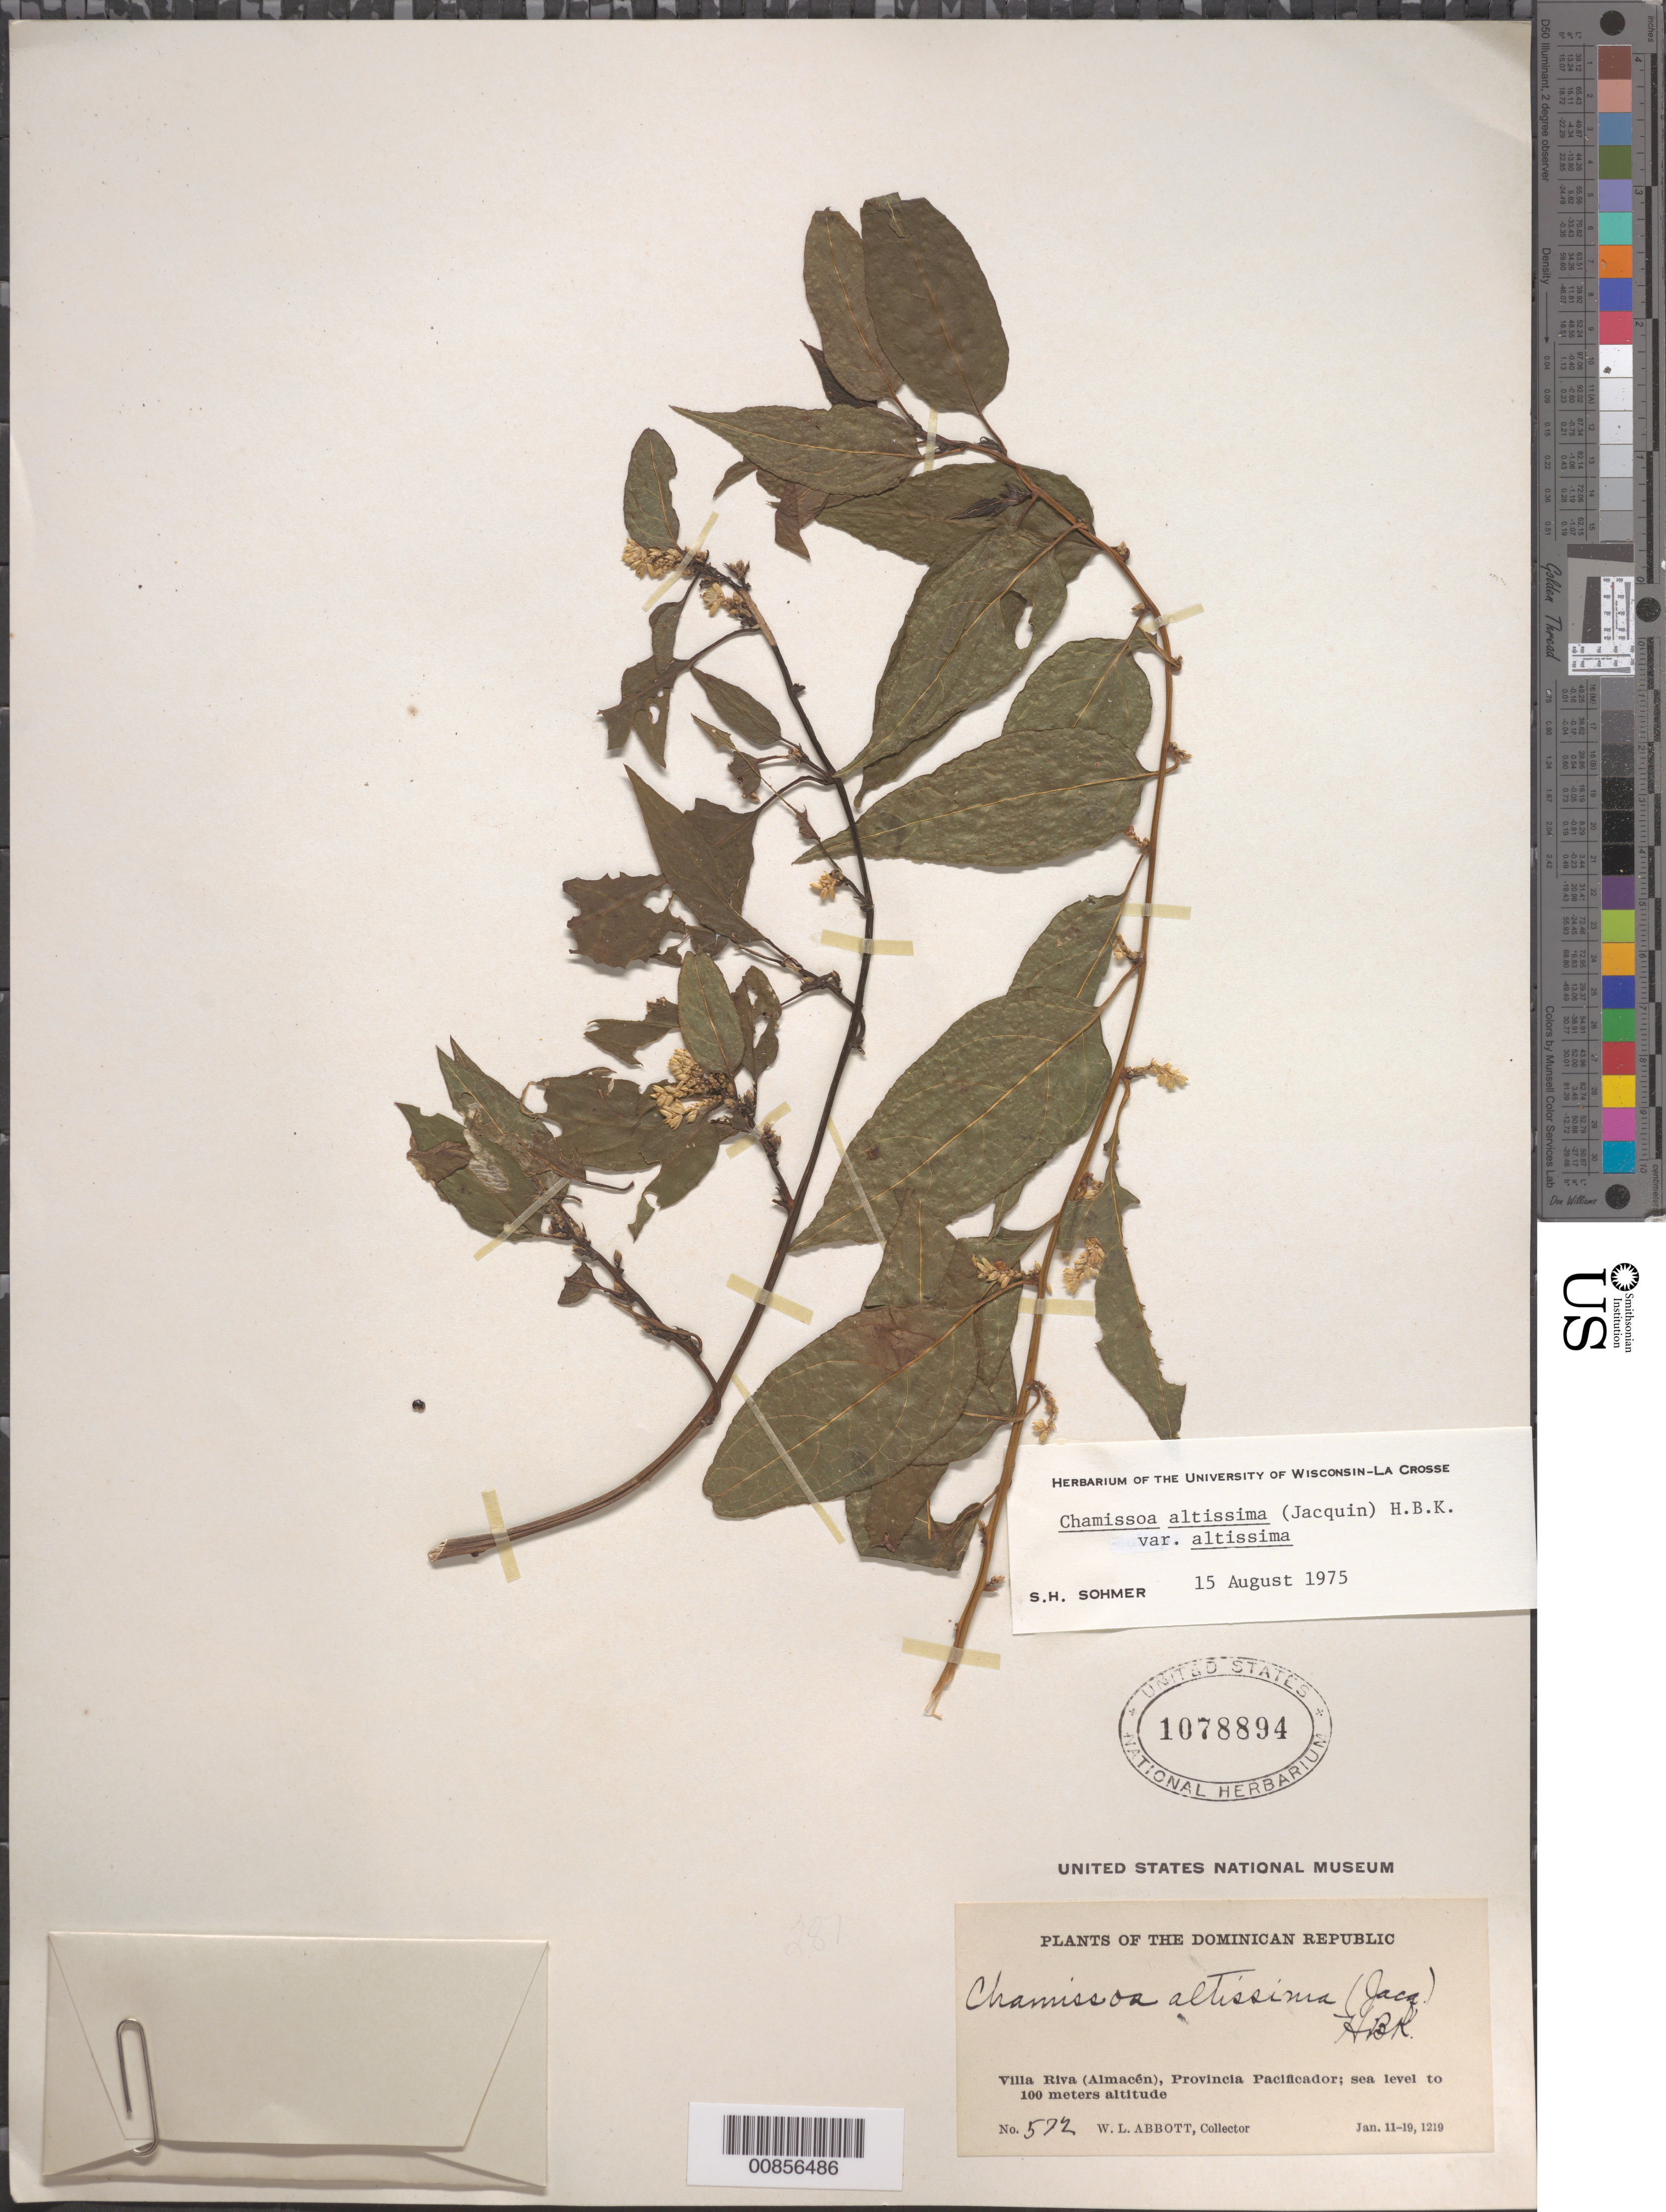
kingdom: Plantae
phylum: Tracheophyta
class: Magnoliopsida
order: Caryophyllales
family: Amaranthaceae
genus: Chamissoa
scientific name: Chamissoa altissima var. altissima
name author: (Jacq.) Kunth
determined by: Sohmer, S. H.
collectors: W. L. Abbott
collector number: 572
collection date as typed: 11 Jan 1921 to 19 Jan 1921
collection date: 1921-01-11/1921-01-19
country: Dominican Republic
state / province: Duarte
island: Hispaniola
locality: Villa Riva (Almacén), Provincia Pacificador (obsolete).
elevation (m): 0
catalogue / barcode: US 1078894